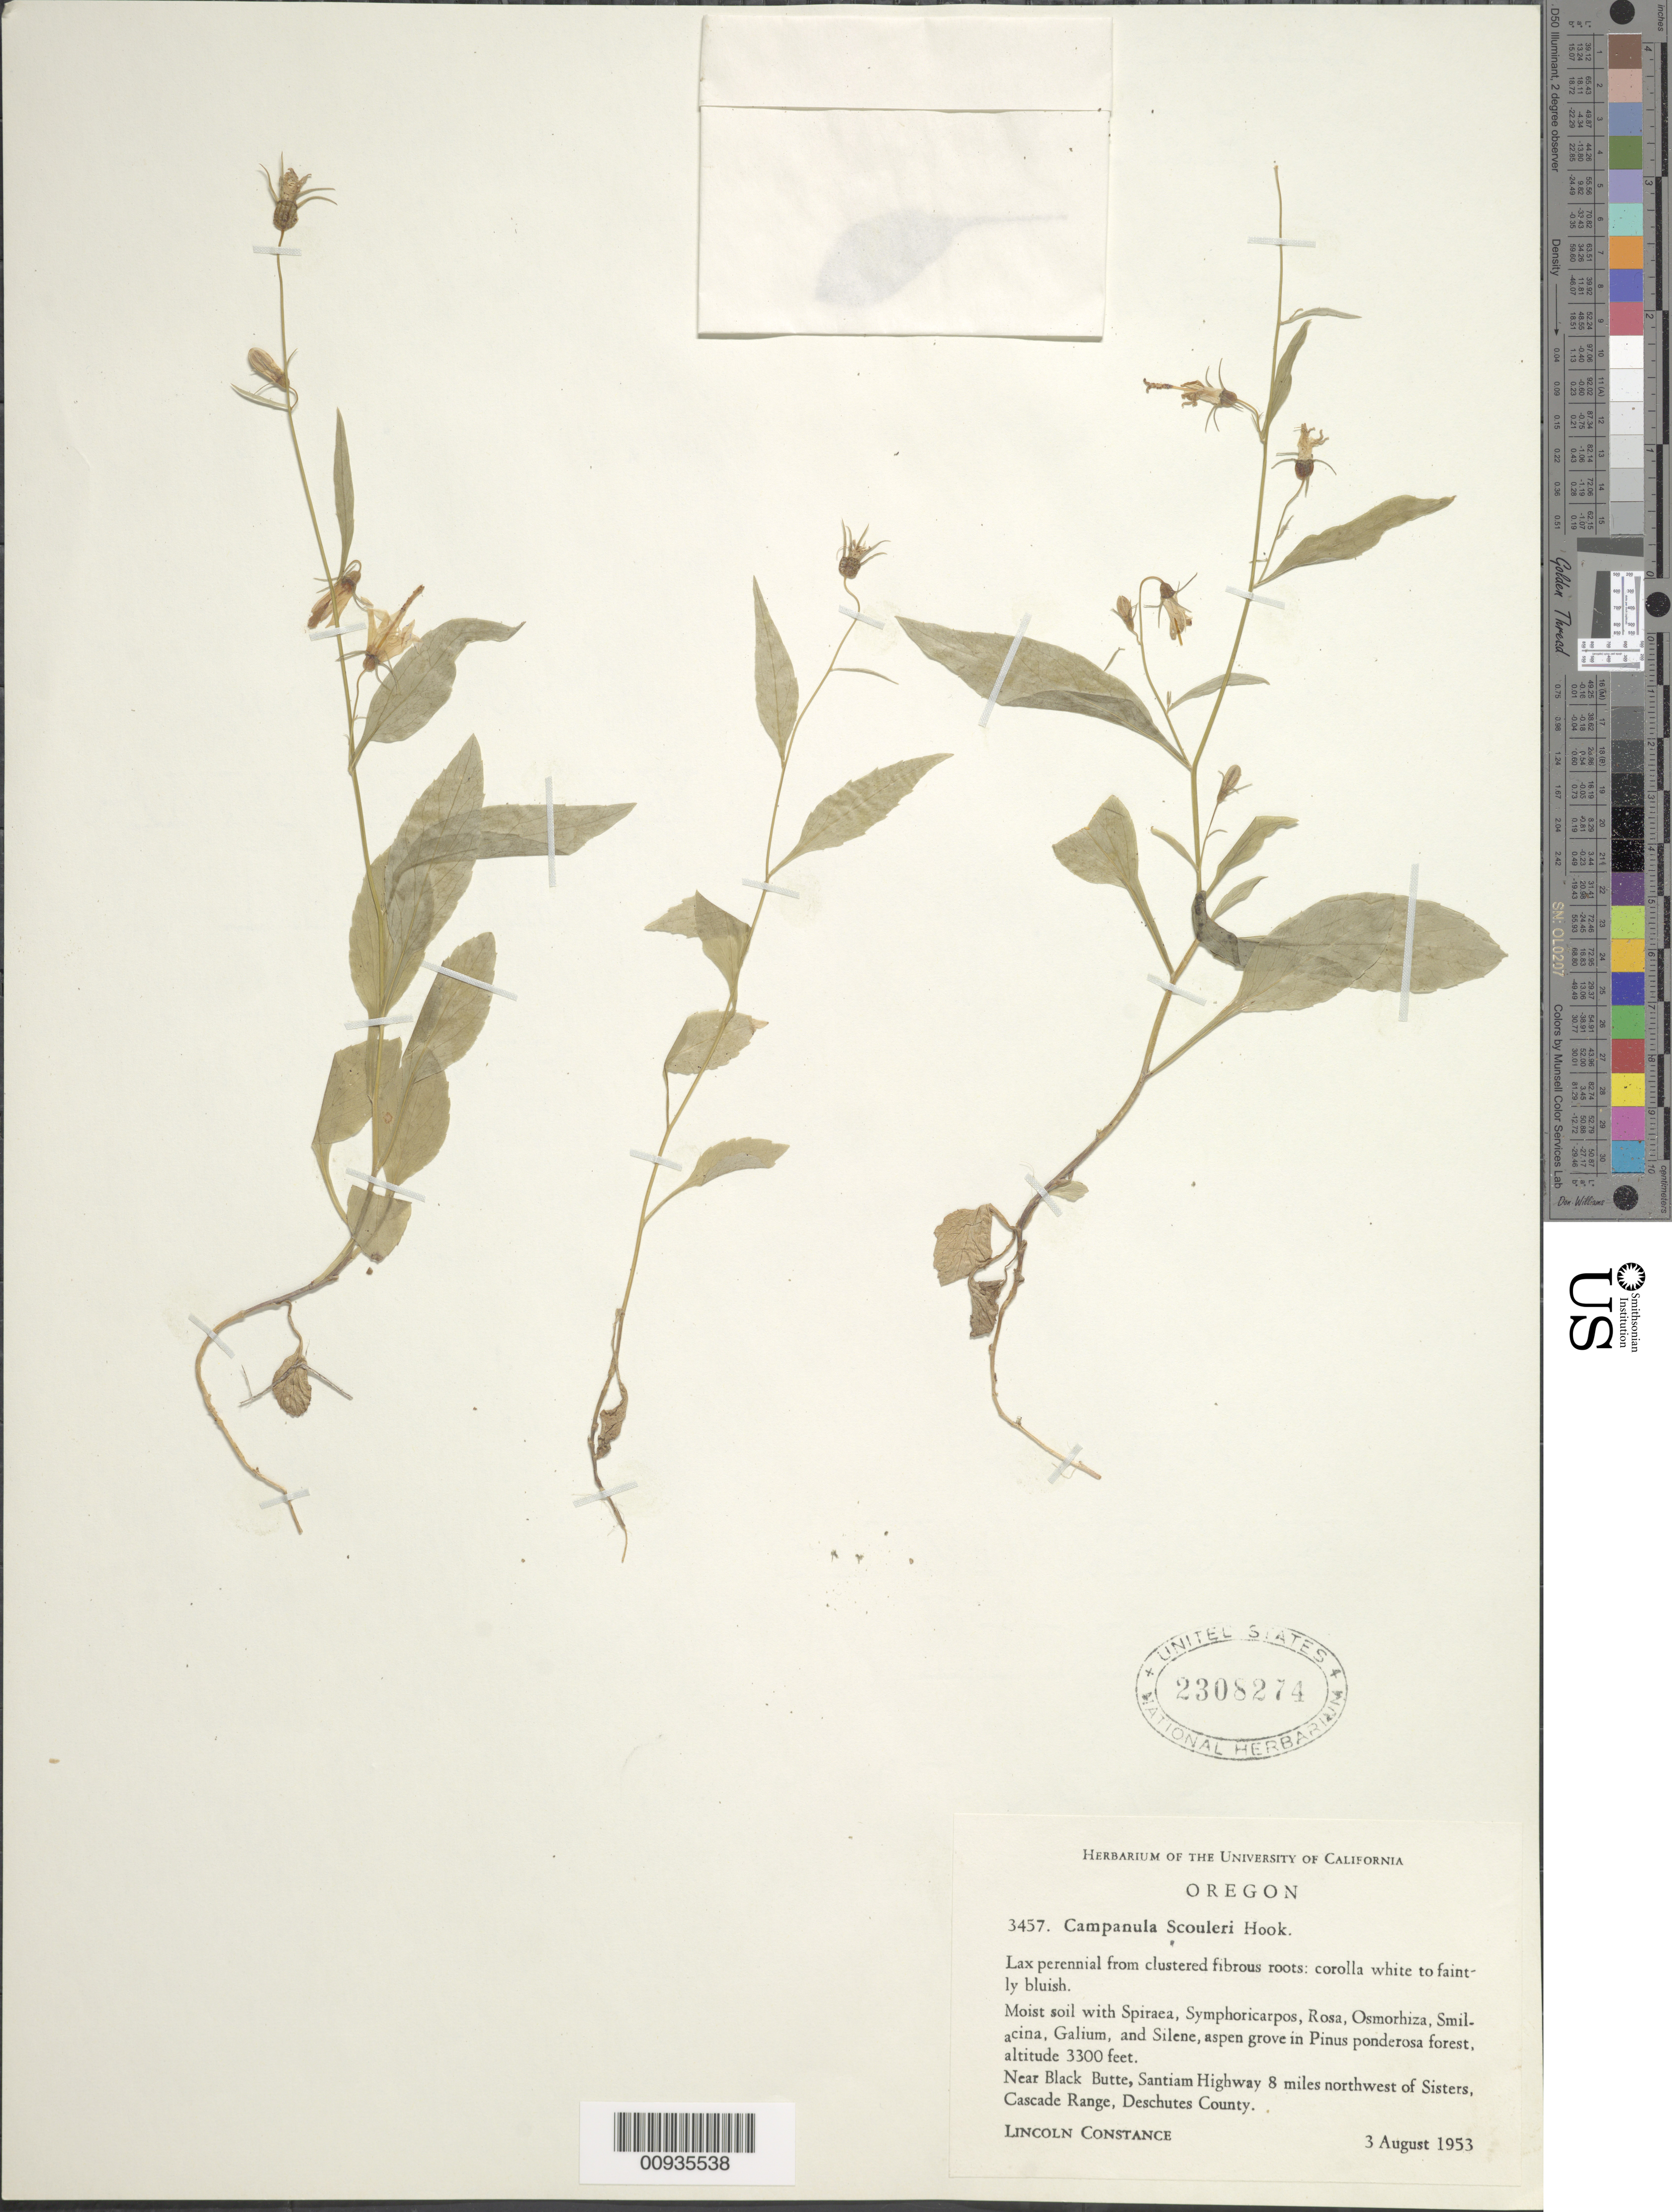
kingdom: Plantae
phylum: Tracheophyta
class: Magnoliopsida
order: Asterales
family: Campanulaceae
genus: Campanula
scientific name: Campanula scouleri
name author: Hook.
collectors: L. Constance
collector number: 3457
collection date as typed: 3 August 1953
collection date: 1953-08-03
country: United States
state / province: Oregon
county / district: Deschutes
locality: Near Black Butte, Santiam Highway 8 miles northwest of Sisters, Cascade Range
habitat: moist soil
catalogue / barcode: US 2308274